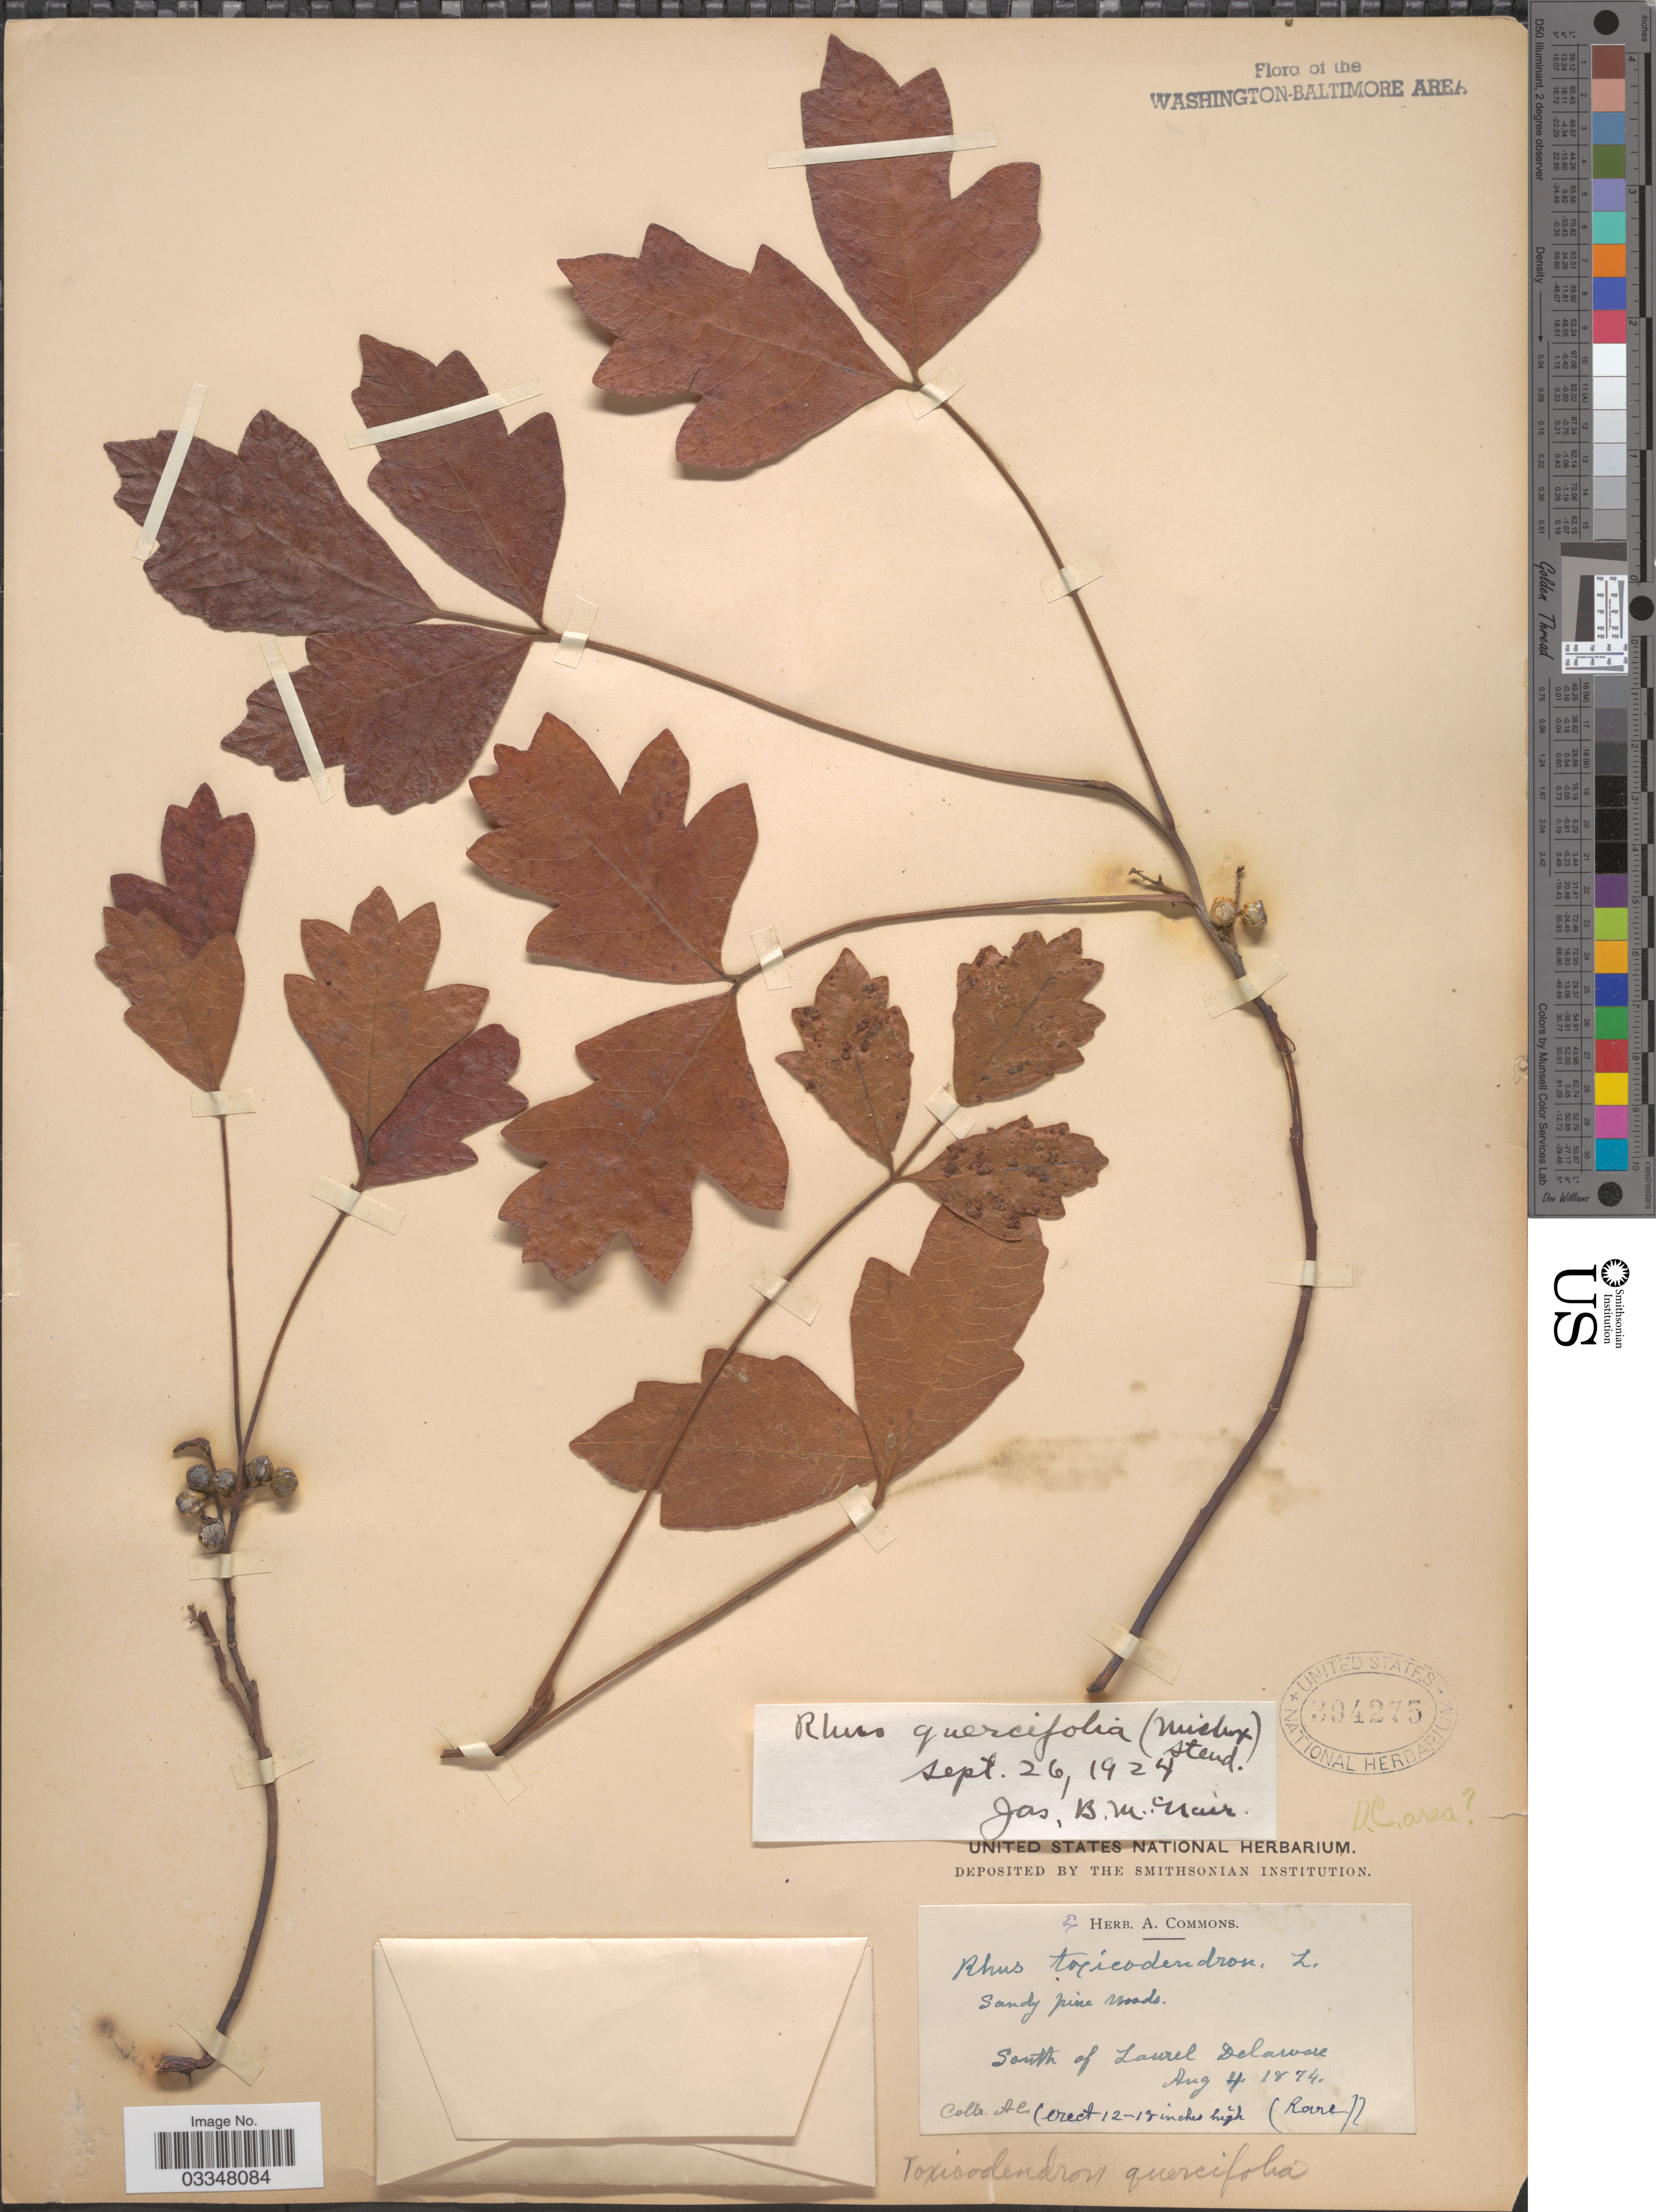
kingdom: Plantae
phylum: Tracheophyta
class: Magnoliopsida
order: Sapindales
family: Anacardiaceae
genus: Toxicodendron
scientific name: Toxicodendron toxicarium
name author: Gillis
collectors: A. Commons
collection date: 1874-08-04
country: United States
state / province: Delaware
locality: South of Laurel.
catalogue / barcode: US 394275